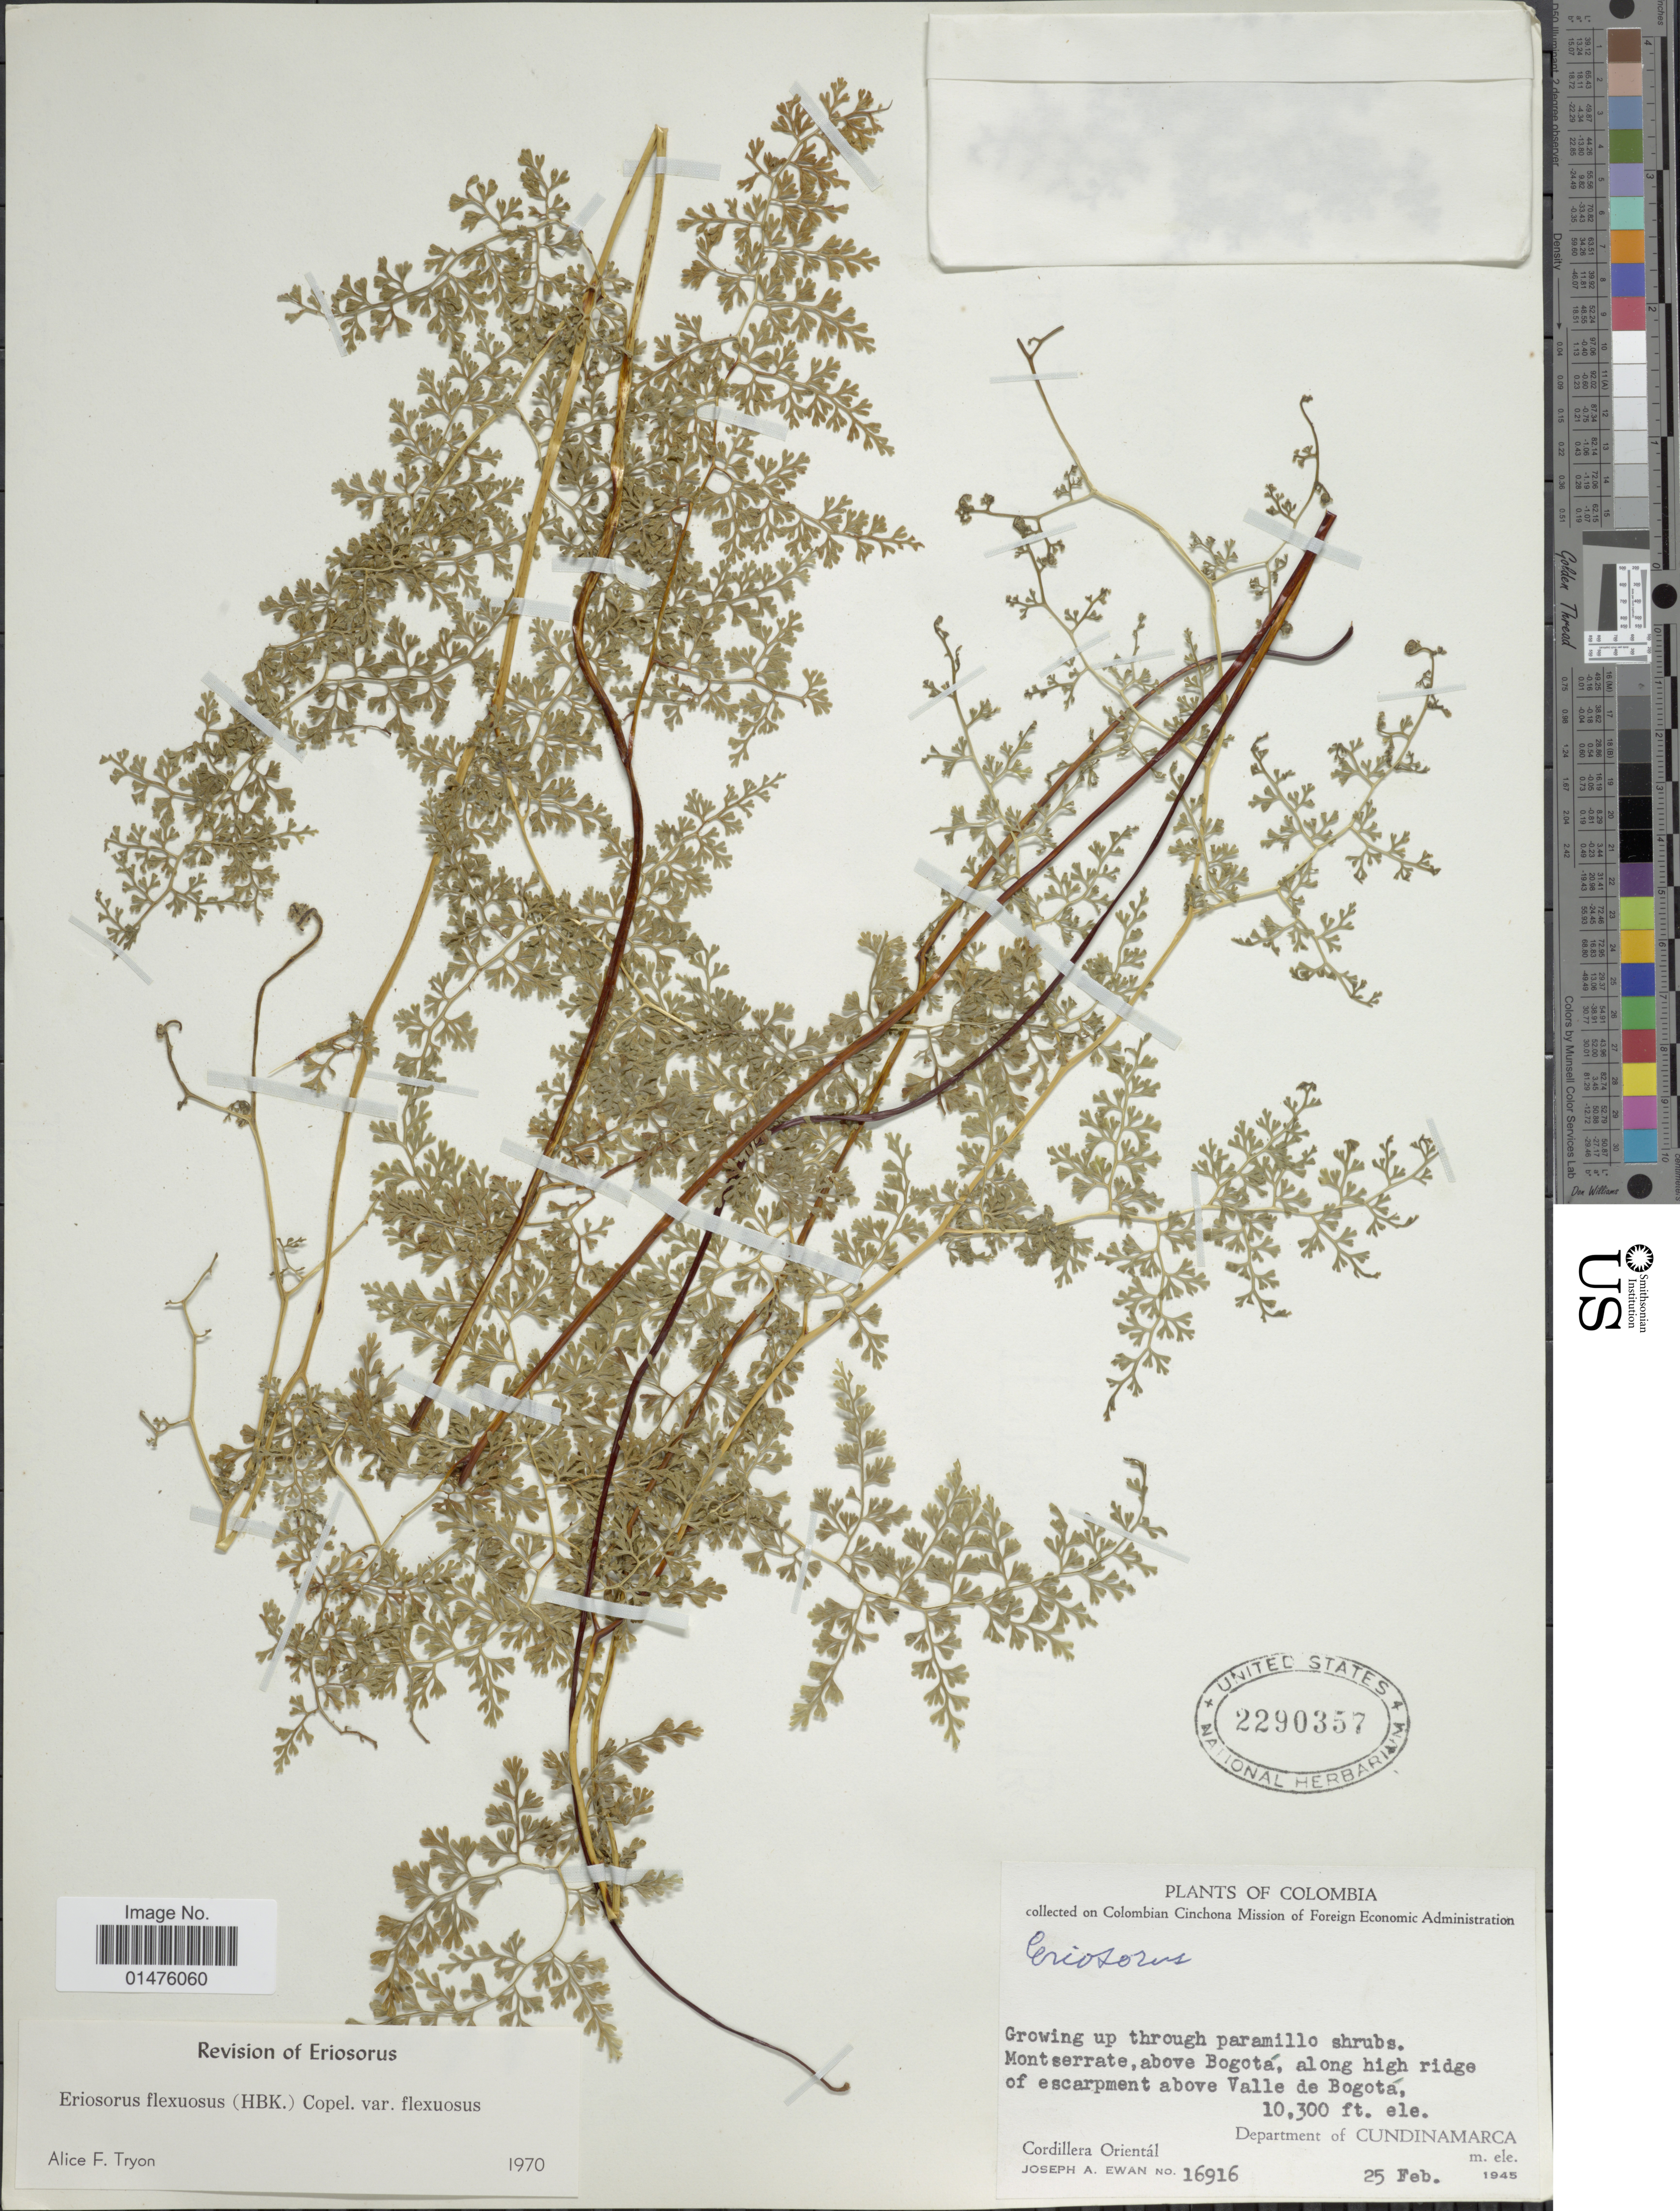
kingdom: Plantae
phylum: Tracheophyta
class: Polypodiopsida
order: Polypodiales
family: Pteridaceae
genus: Jamesonia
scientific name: Jamesonia flexuosa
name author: (Humb. & Bonpl.) Christenh.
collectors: J. A. Ewan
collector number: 16916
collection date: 1945-02-25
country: Colombia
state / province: Cundinamarca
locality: Montserrate, above Bogotá, along high ridge of escarpment above Valle de Bogotám Cordillera Orientál, Department of Cundinamarca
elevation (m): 3139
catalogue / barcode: US 2290357